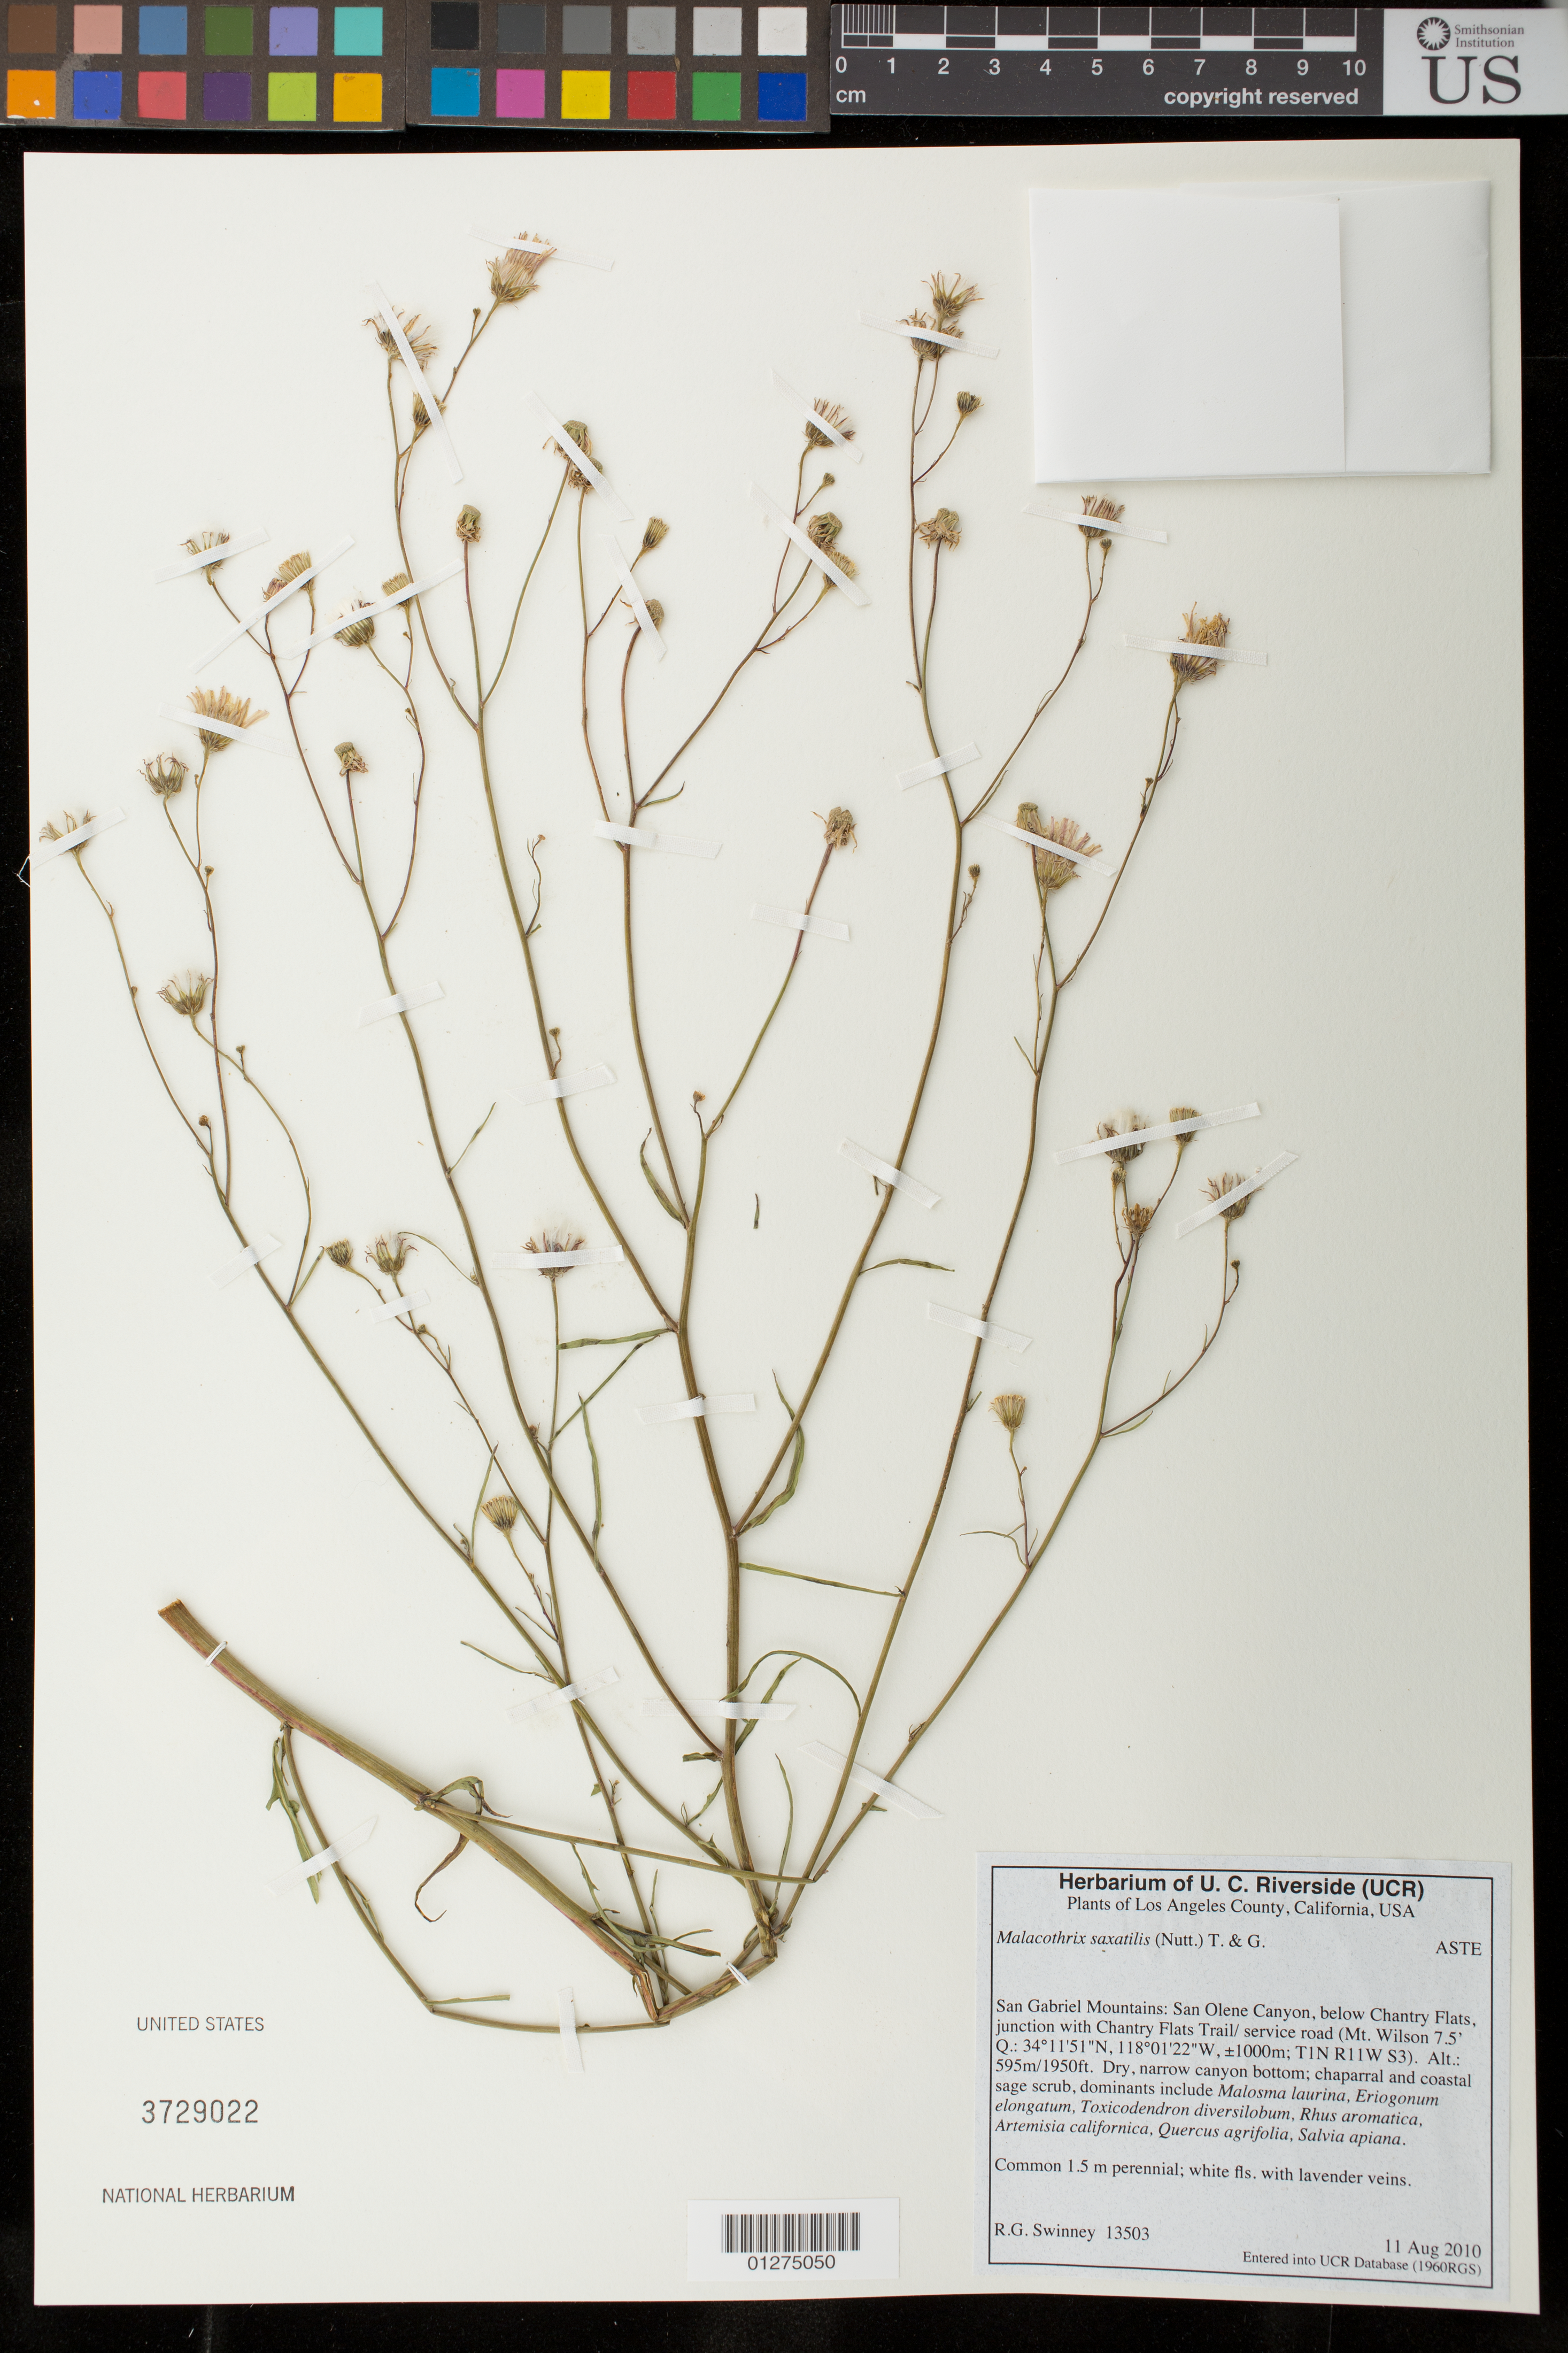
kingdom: Plantae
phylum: Tracheophyta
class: Magnoliopsida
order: Asterales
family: Asteraceae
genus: Malacothrix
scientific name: Malacothrix saxatilis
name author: Torr. & A. Gray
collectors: R. Swinney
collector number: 13503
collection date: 2010-08-11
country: United States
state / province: California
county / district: Los Angeles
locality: San Gabriel mtns., San Olene canyon, below Chantry flats, junction w/ Chantry Flats trail/ service rd (Mount Wilson)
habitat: dry, narrow canyon bottom, chaparral and coastal sage scrub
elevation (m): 595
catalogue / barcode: US 3729022